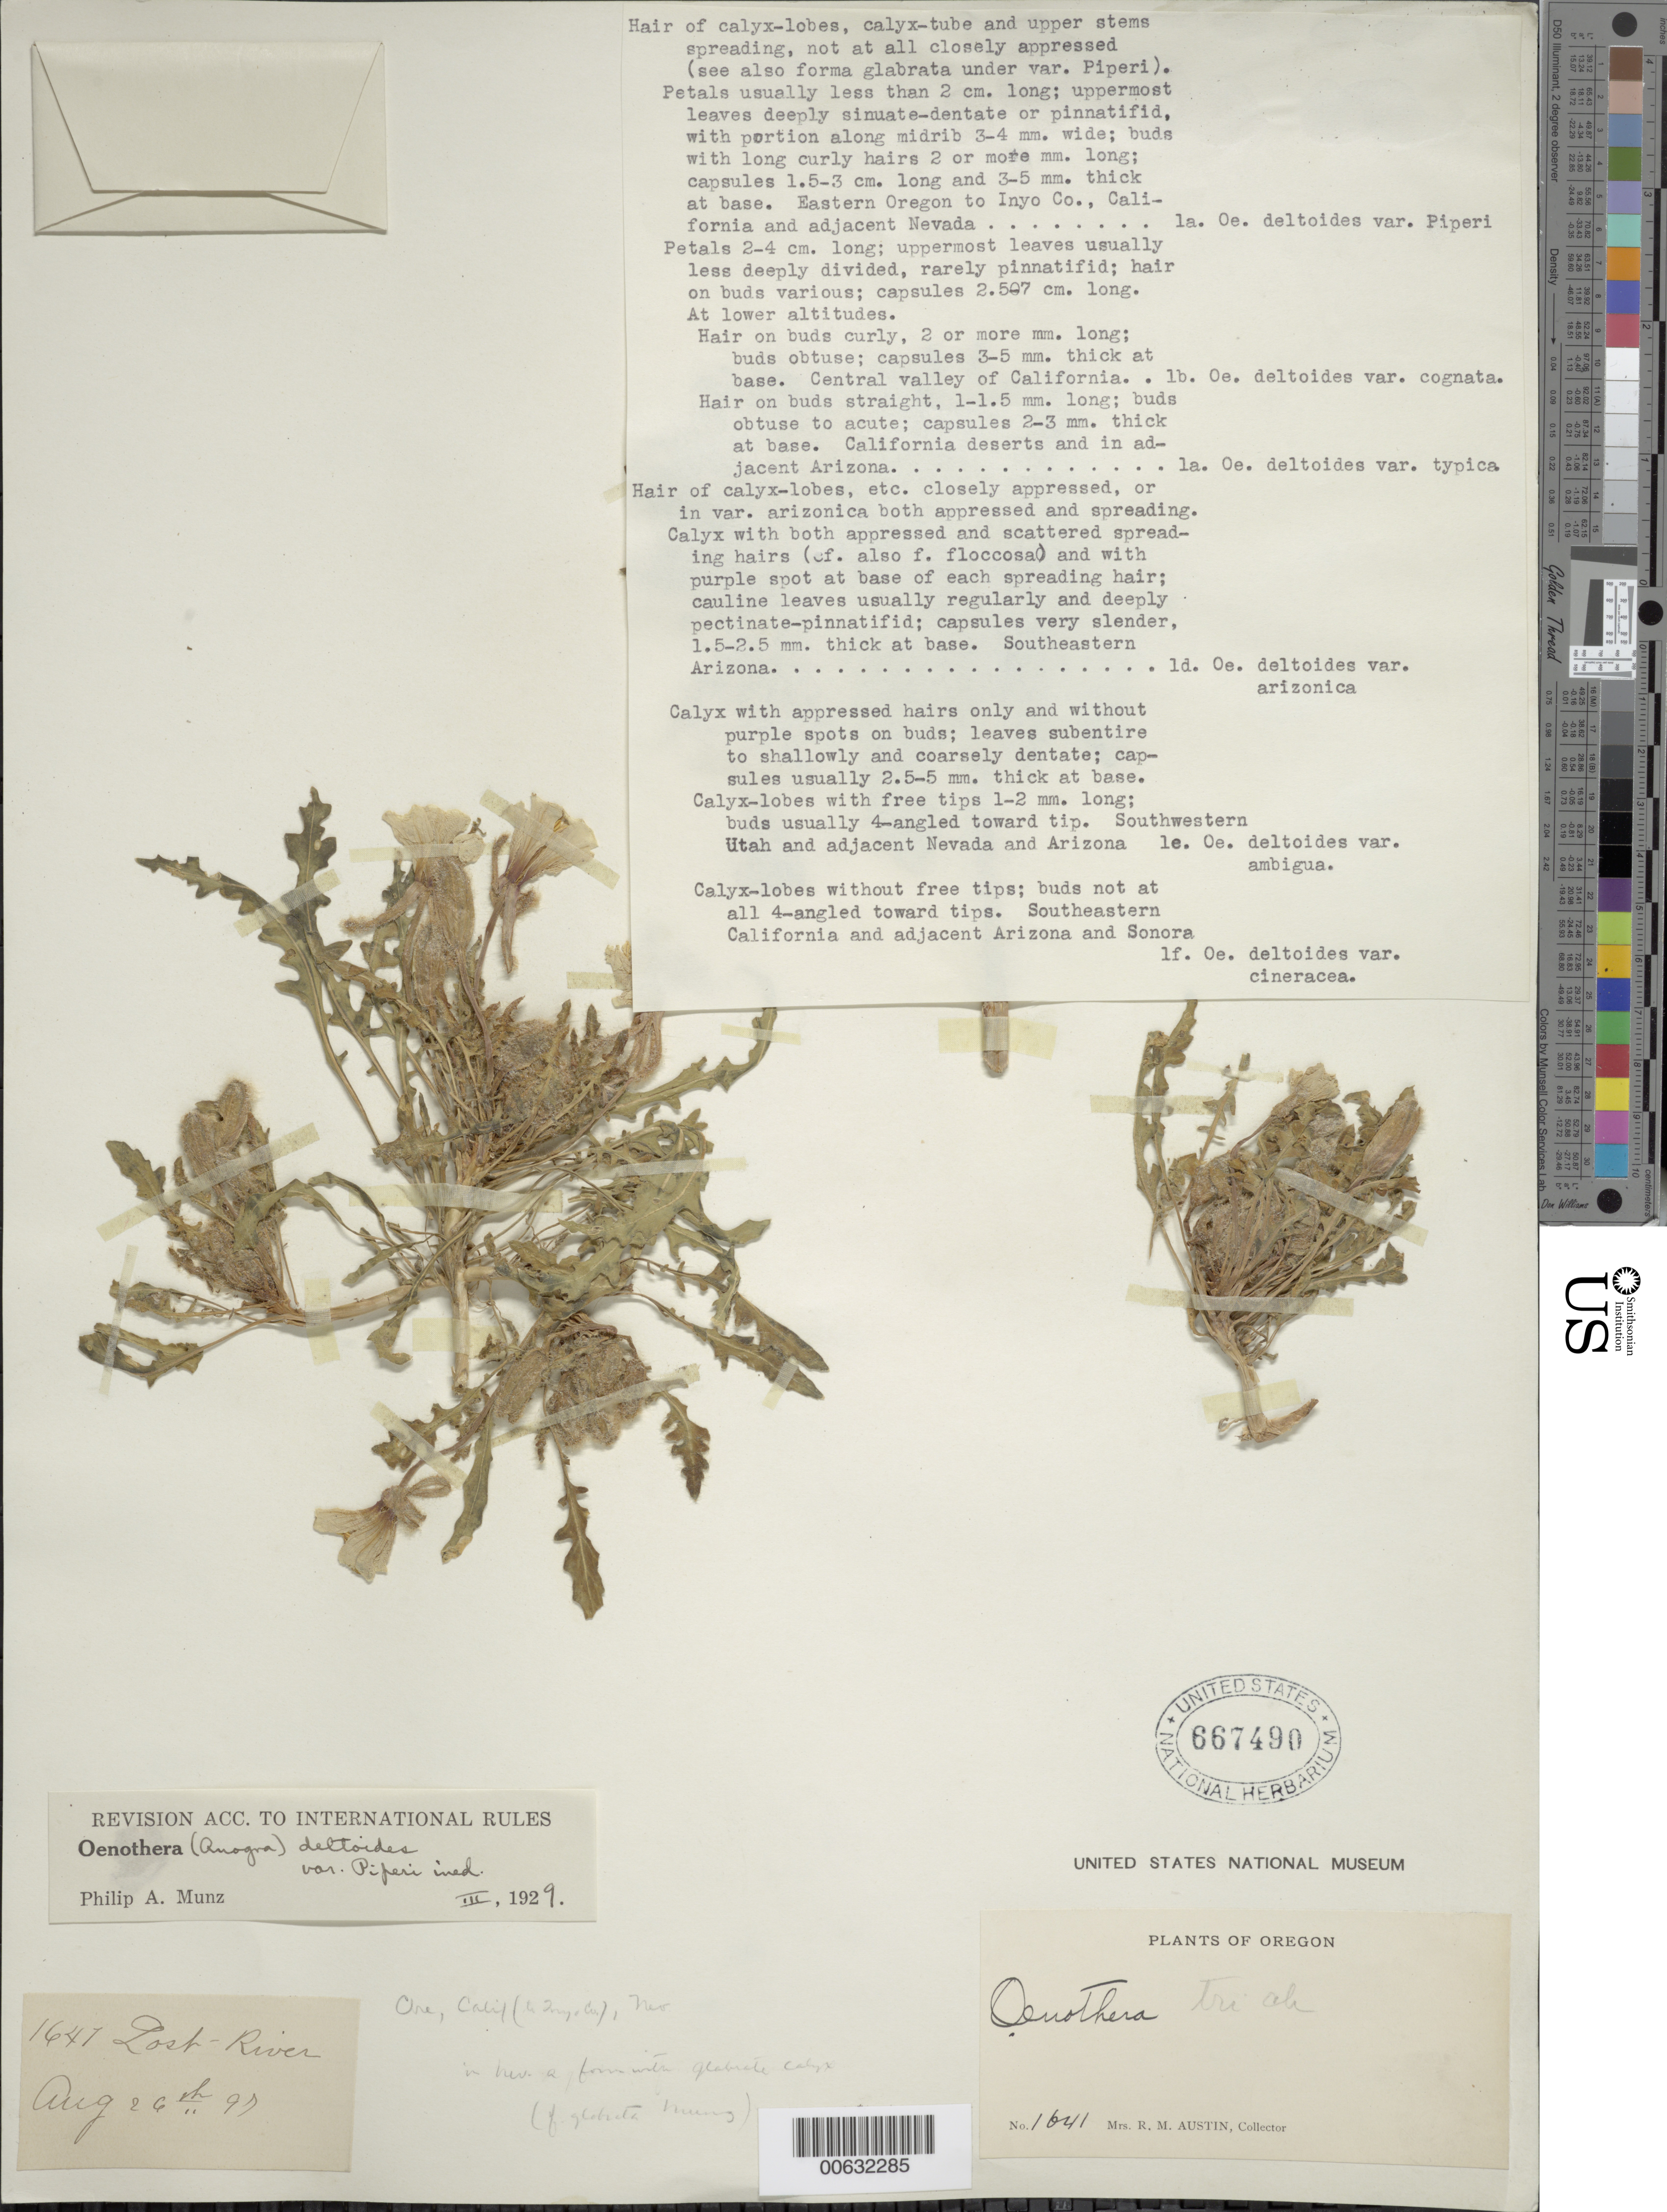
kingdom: Plantae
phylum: Tracheophyta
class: Magnoliopsida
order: Myrtales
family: Onagraceae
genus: Oenothera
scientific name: Oenothera deltoides subsp. piperi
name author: (Munz) W.M. Klein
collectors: R. Austin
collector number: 1641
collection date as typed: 26 Aug 1897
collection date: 1897-08-26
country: United States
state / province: Oregon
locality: Lost River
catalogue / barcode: US 667490